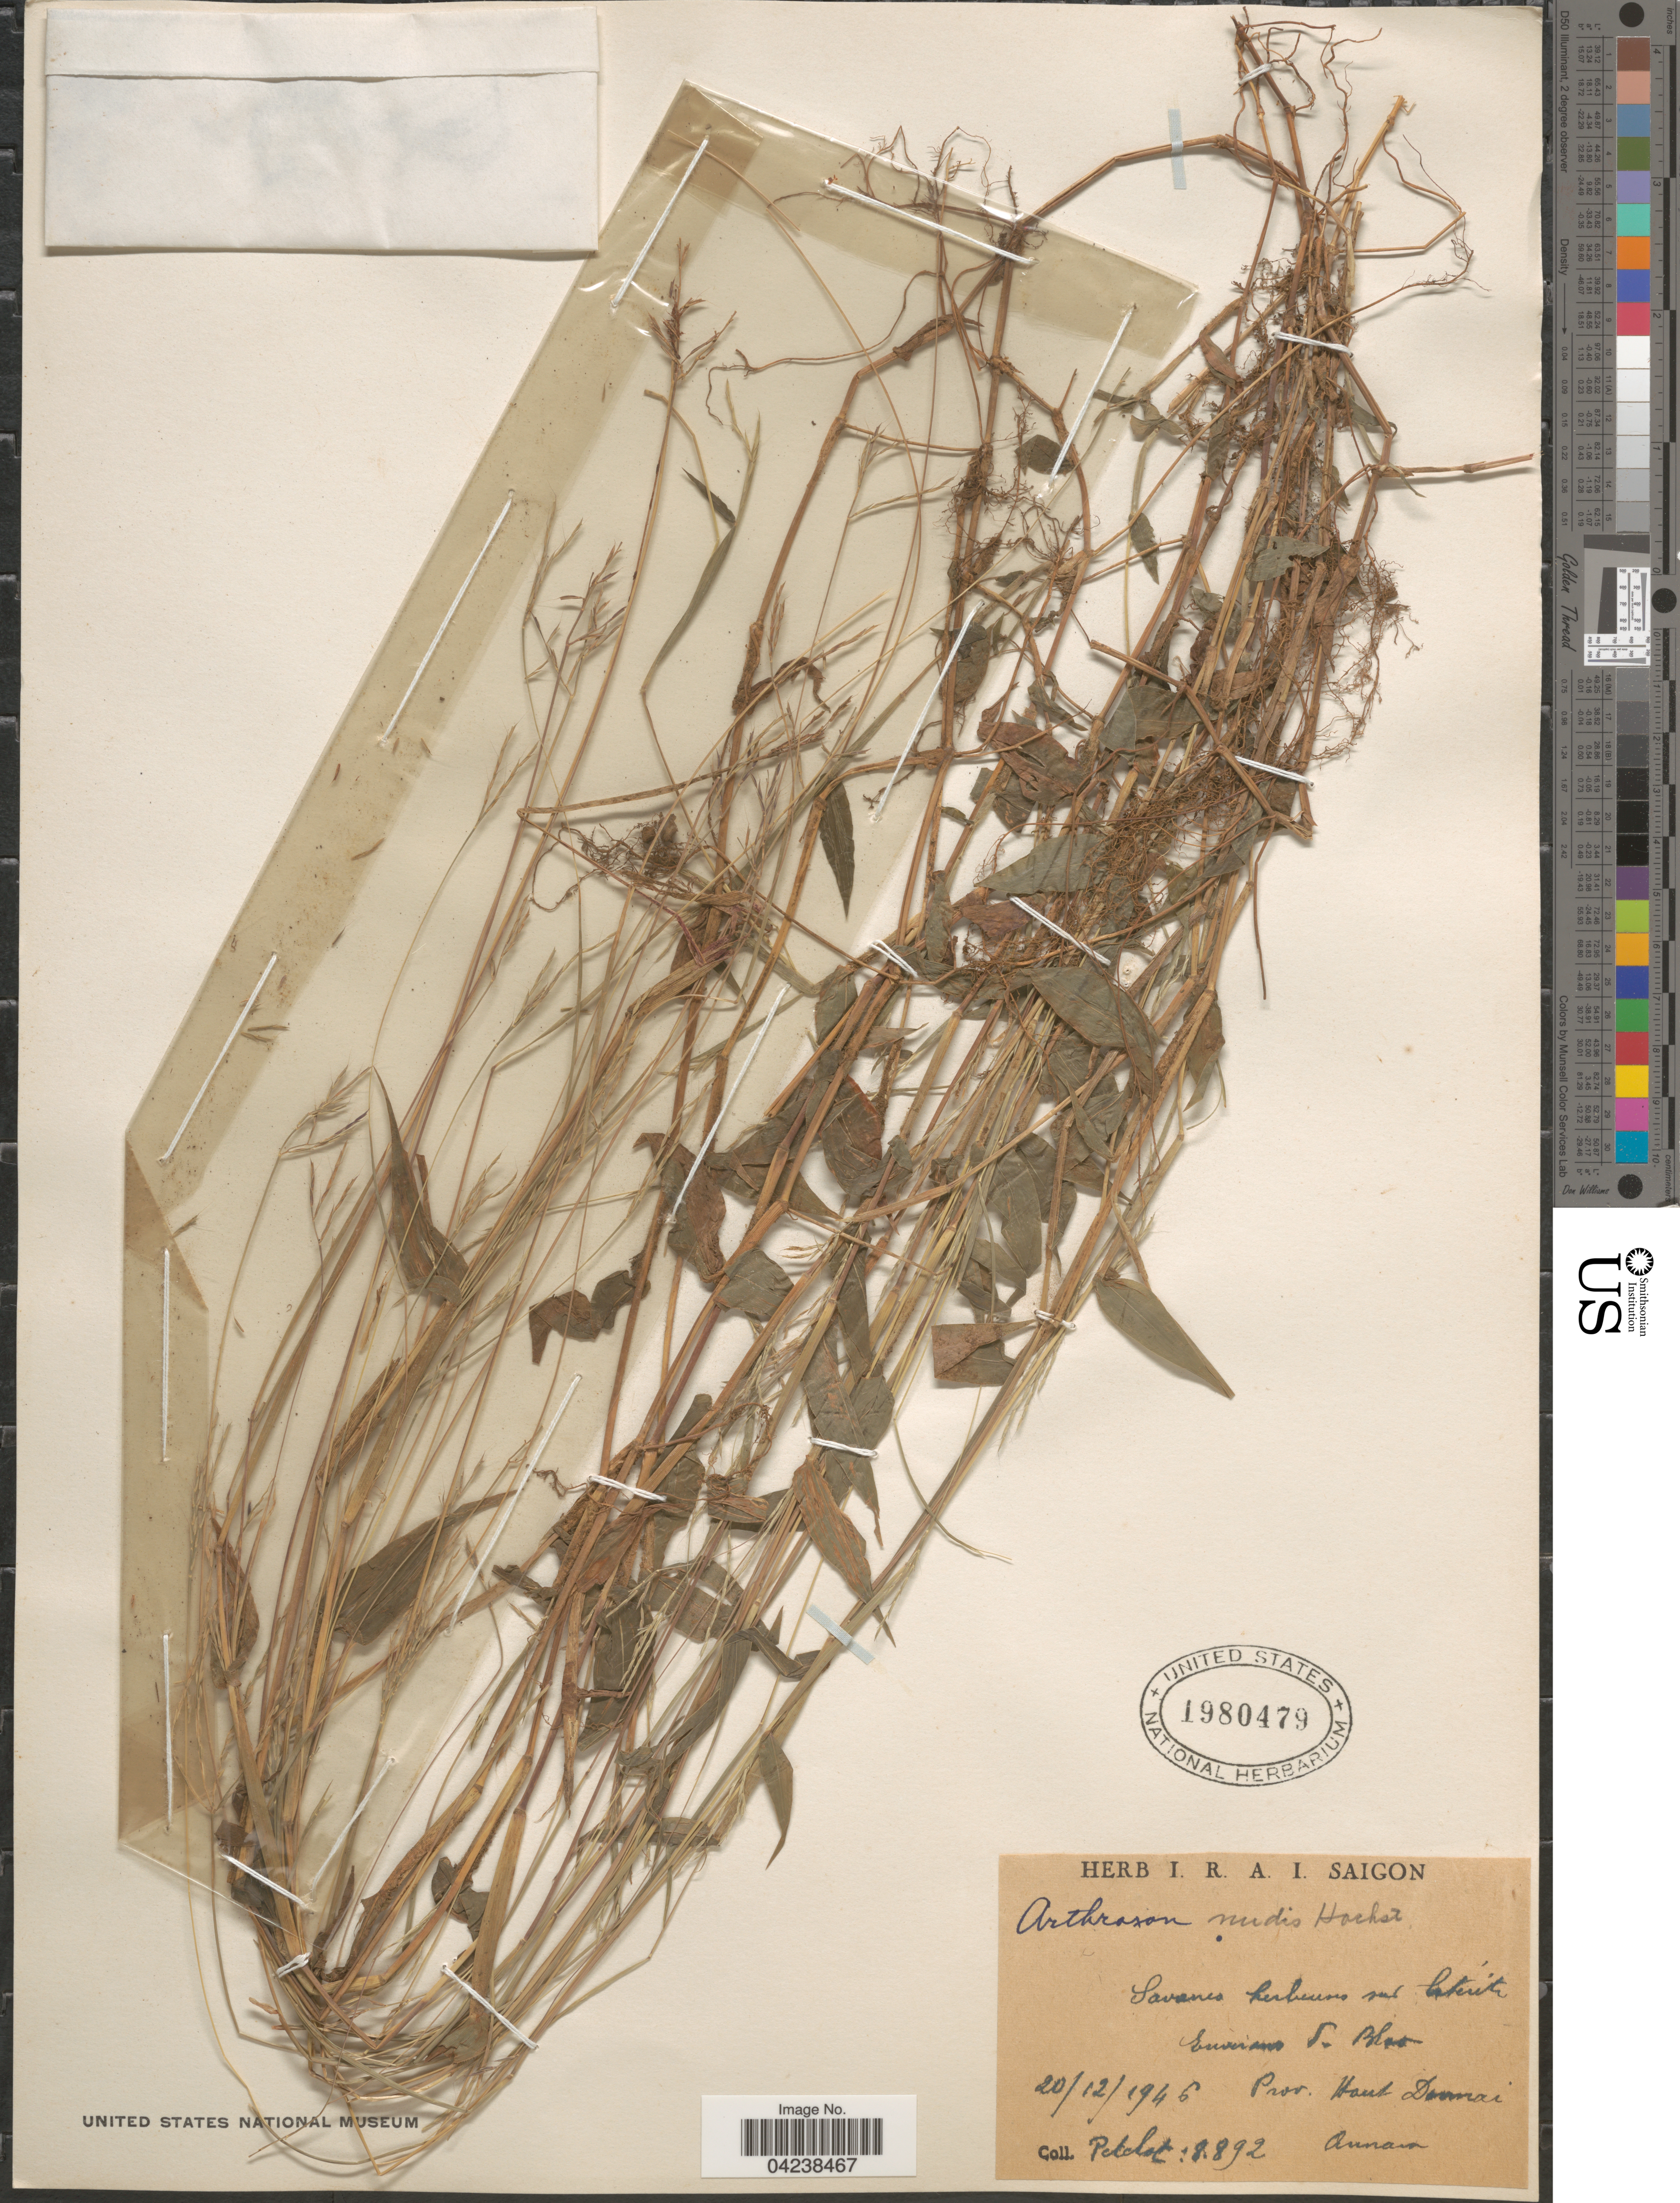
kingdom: Plantae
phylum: Tracheophyta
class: Liliopsida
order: Poales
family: Poaceae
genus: Arthraxon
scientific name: Arthraxon hispidus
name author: (Thunb.) Makino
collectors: Pételot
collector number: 8892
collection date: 1946-12-20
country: Vietnam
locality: Environs de Blao. Prov. Haut Donnai. Annam.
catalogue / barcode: US 1980479